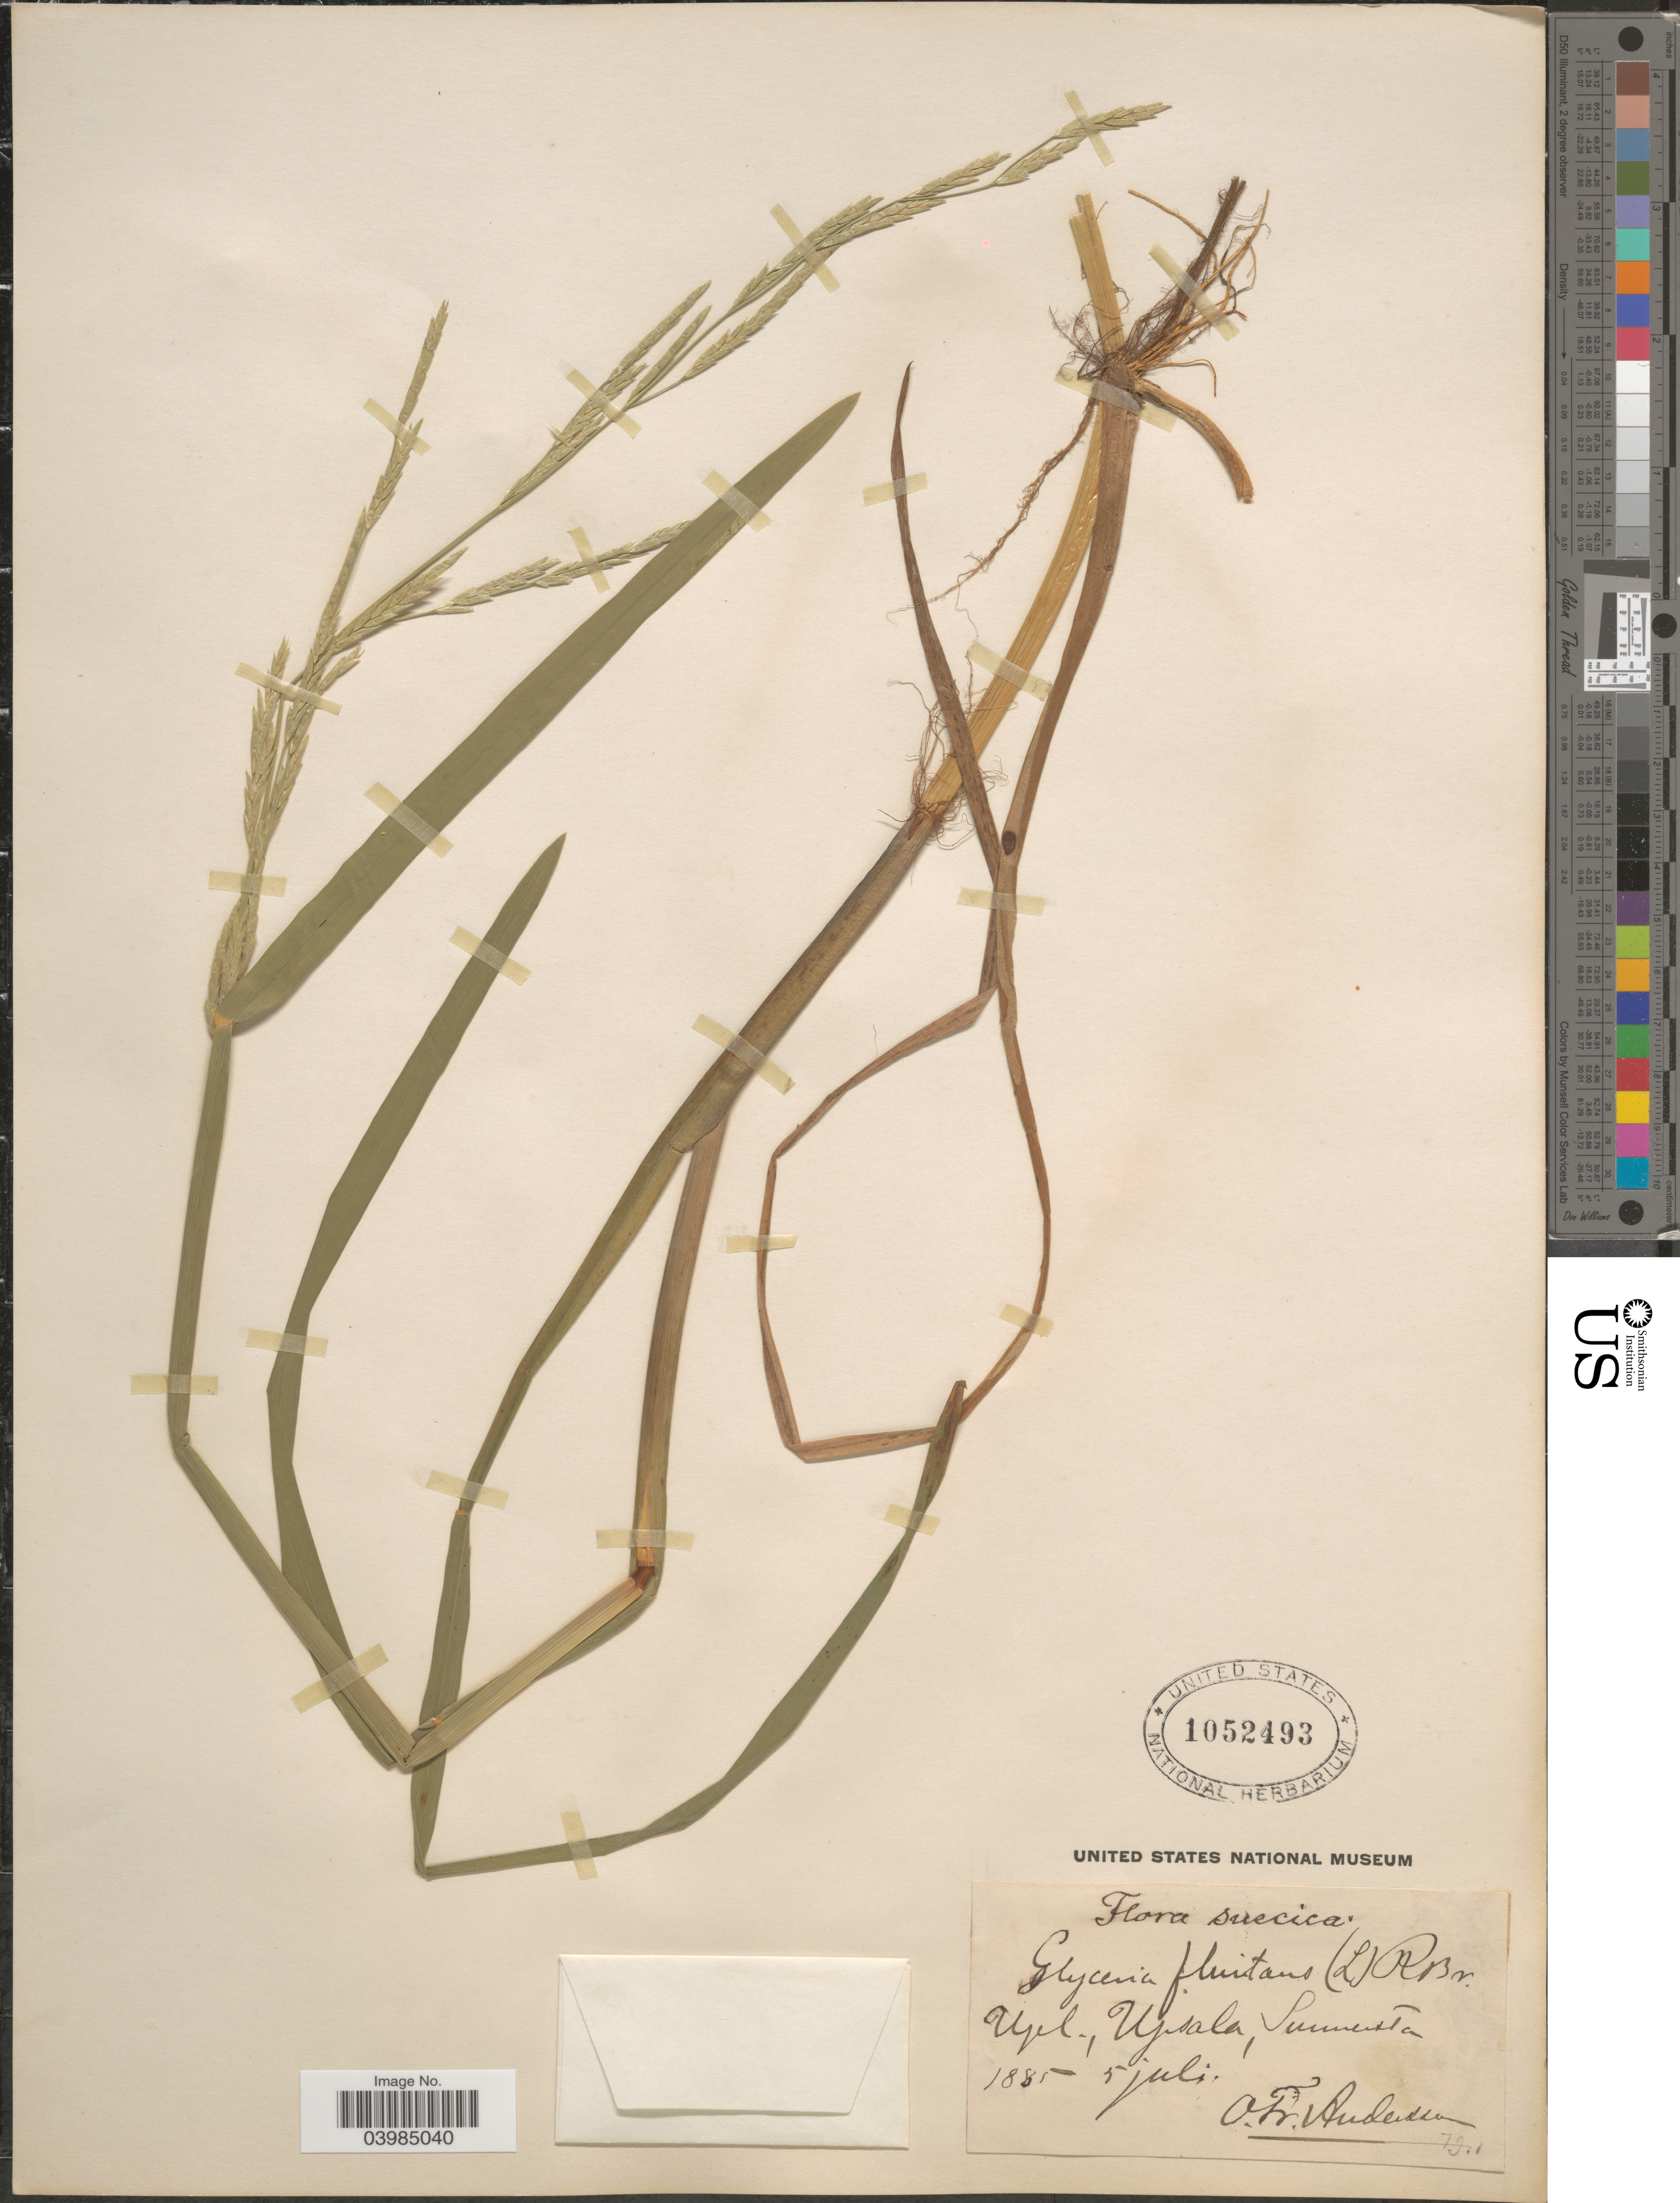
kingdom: Plantae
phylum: Tracheophyta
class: Liliopsida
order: Poales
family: Poaceae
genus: Glyceria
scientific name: Glyceria fluitans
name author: (L.) R. Br.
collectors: O. Anderson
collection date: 1885-07-05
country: Sweden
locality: Suecica. Upl., Upsala, Sunnersta.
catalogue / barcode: US 1052493